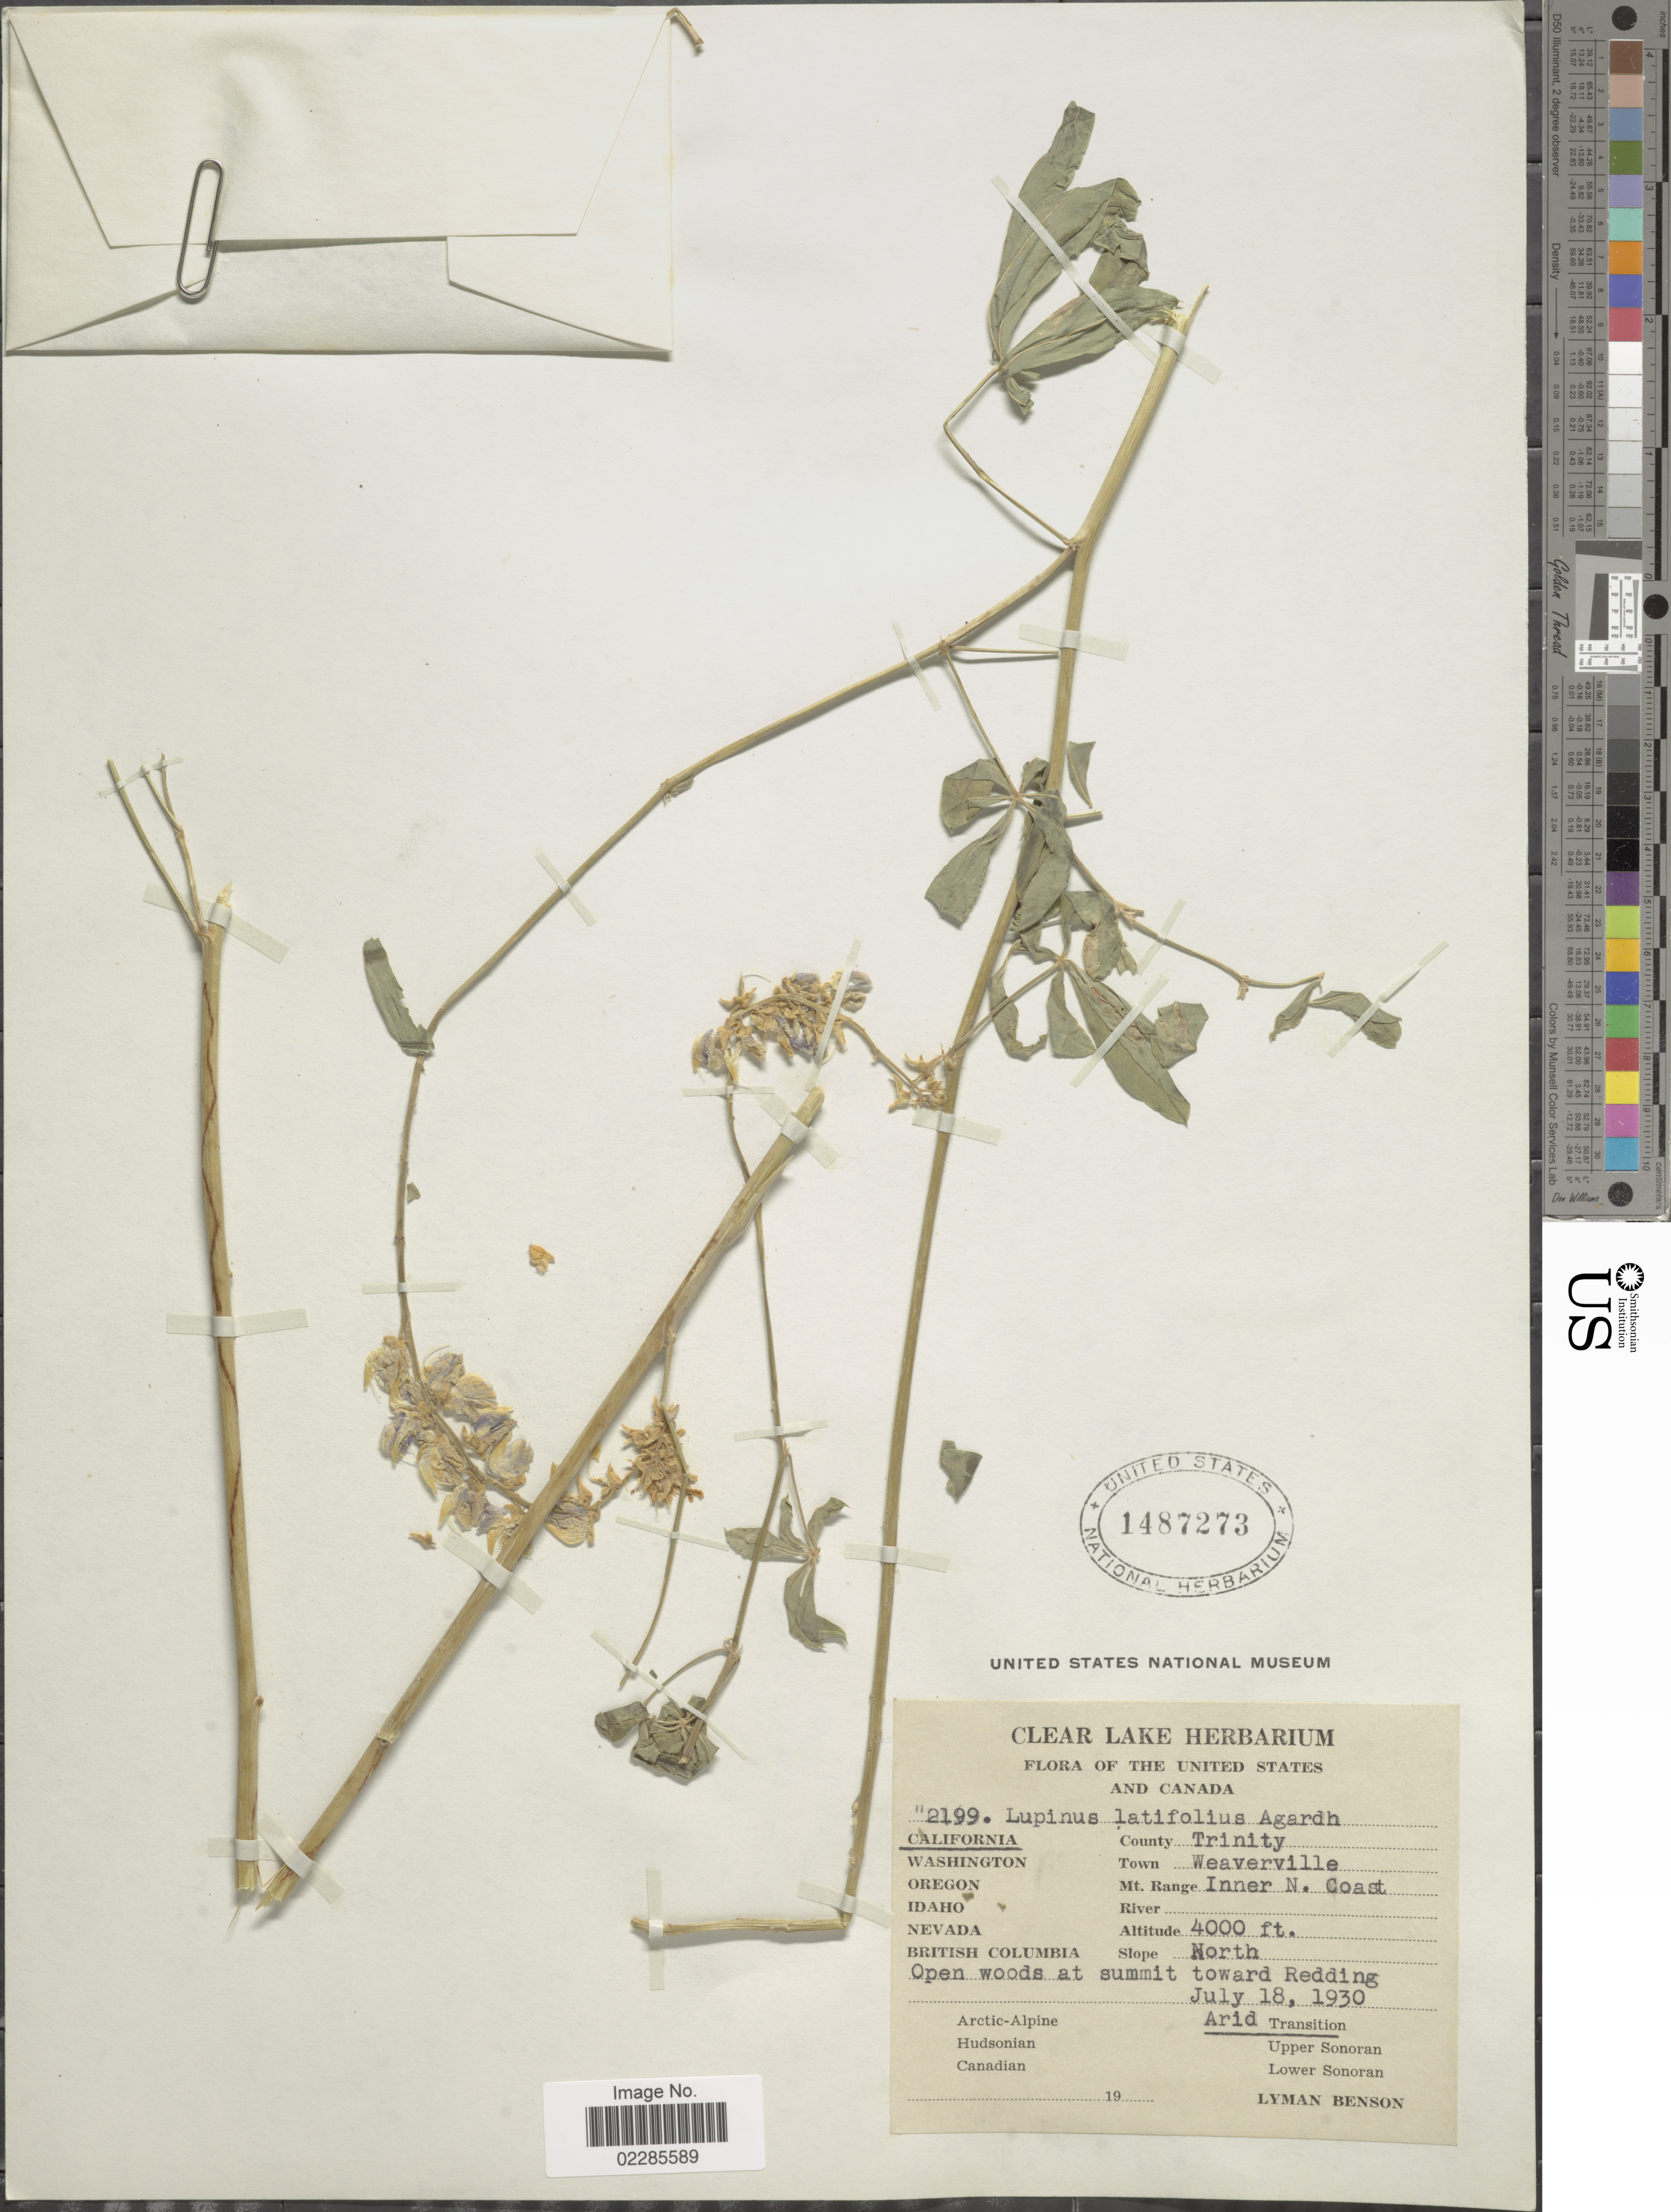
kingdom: Plantae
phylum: Tracheophyta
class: Magnoliopsida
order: Fabales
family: Fabaceae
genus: Lupinus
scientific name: Lupinus latifolius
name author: Lindl. ex J. Agardh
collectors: L. D. Benson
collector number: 2199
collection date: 1930-07-18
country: United States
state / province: California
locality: The United States and Canada, Trinity, Town Weaverville, Mt Range Inner N Coast, Slope North, Open woods at summit toward Redding, Arid Transition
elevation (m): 1219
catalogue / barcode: US 1487273